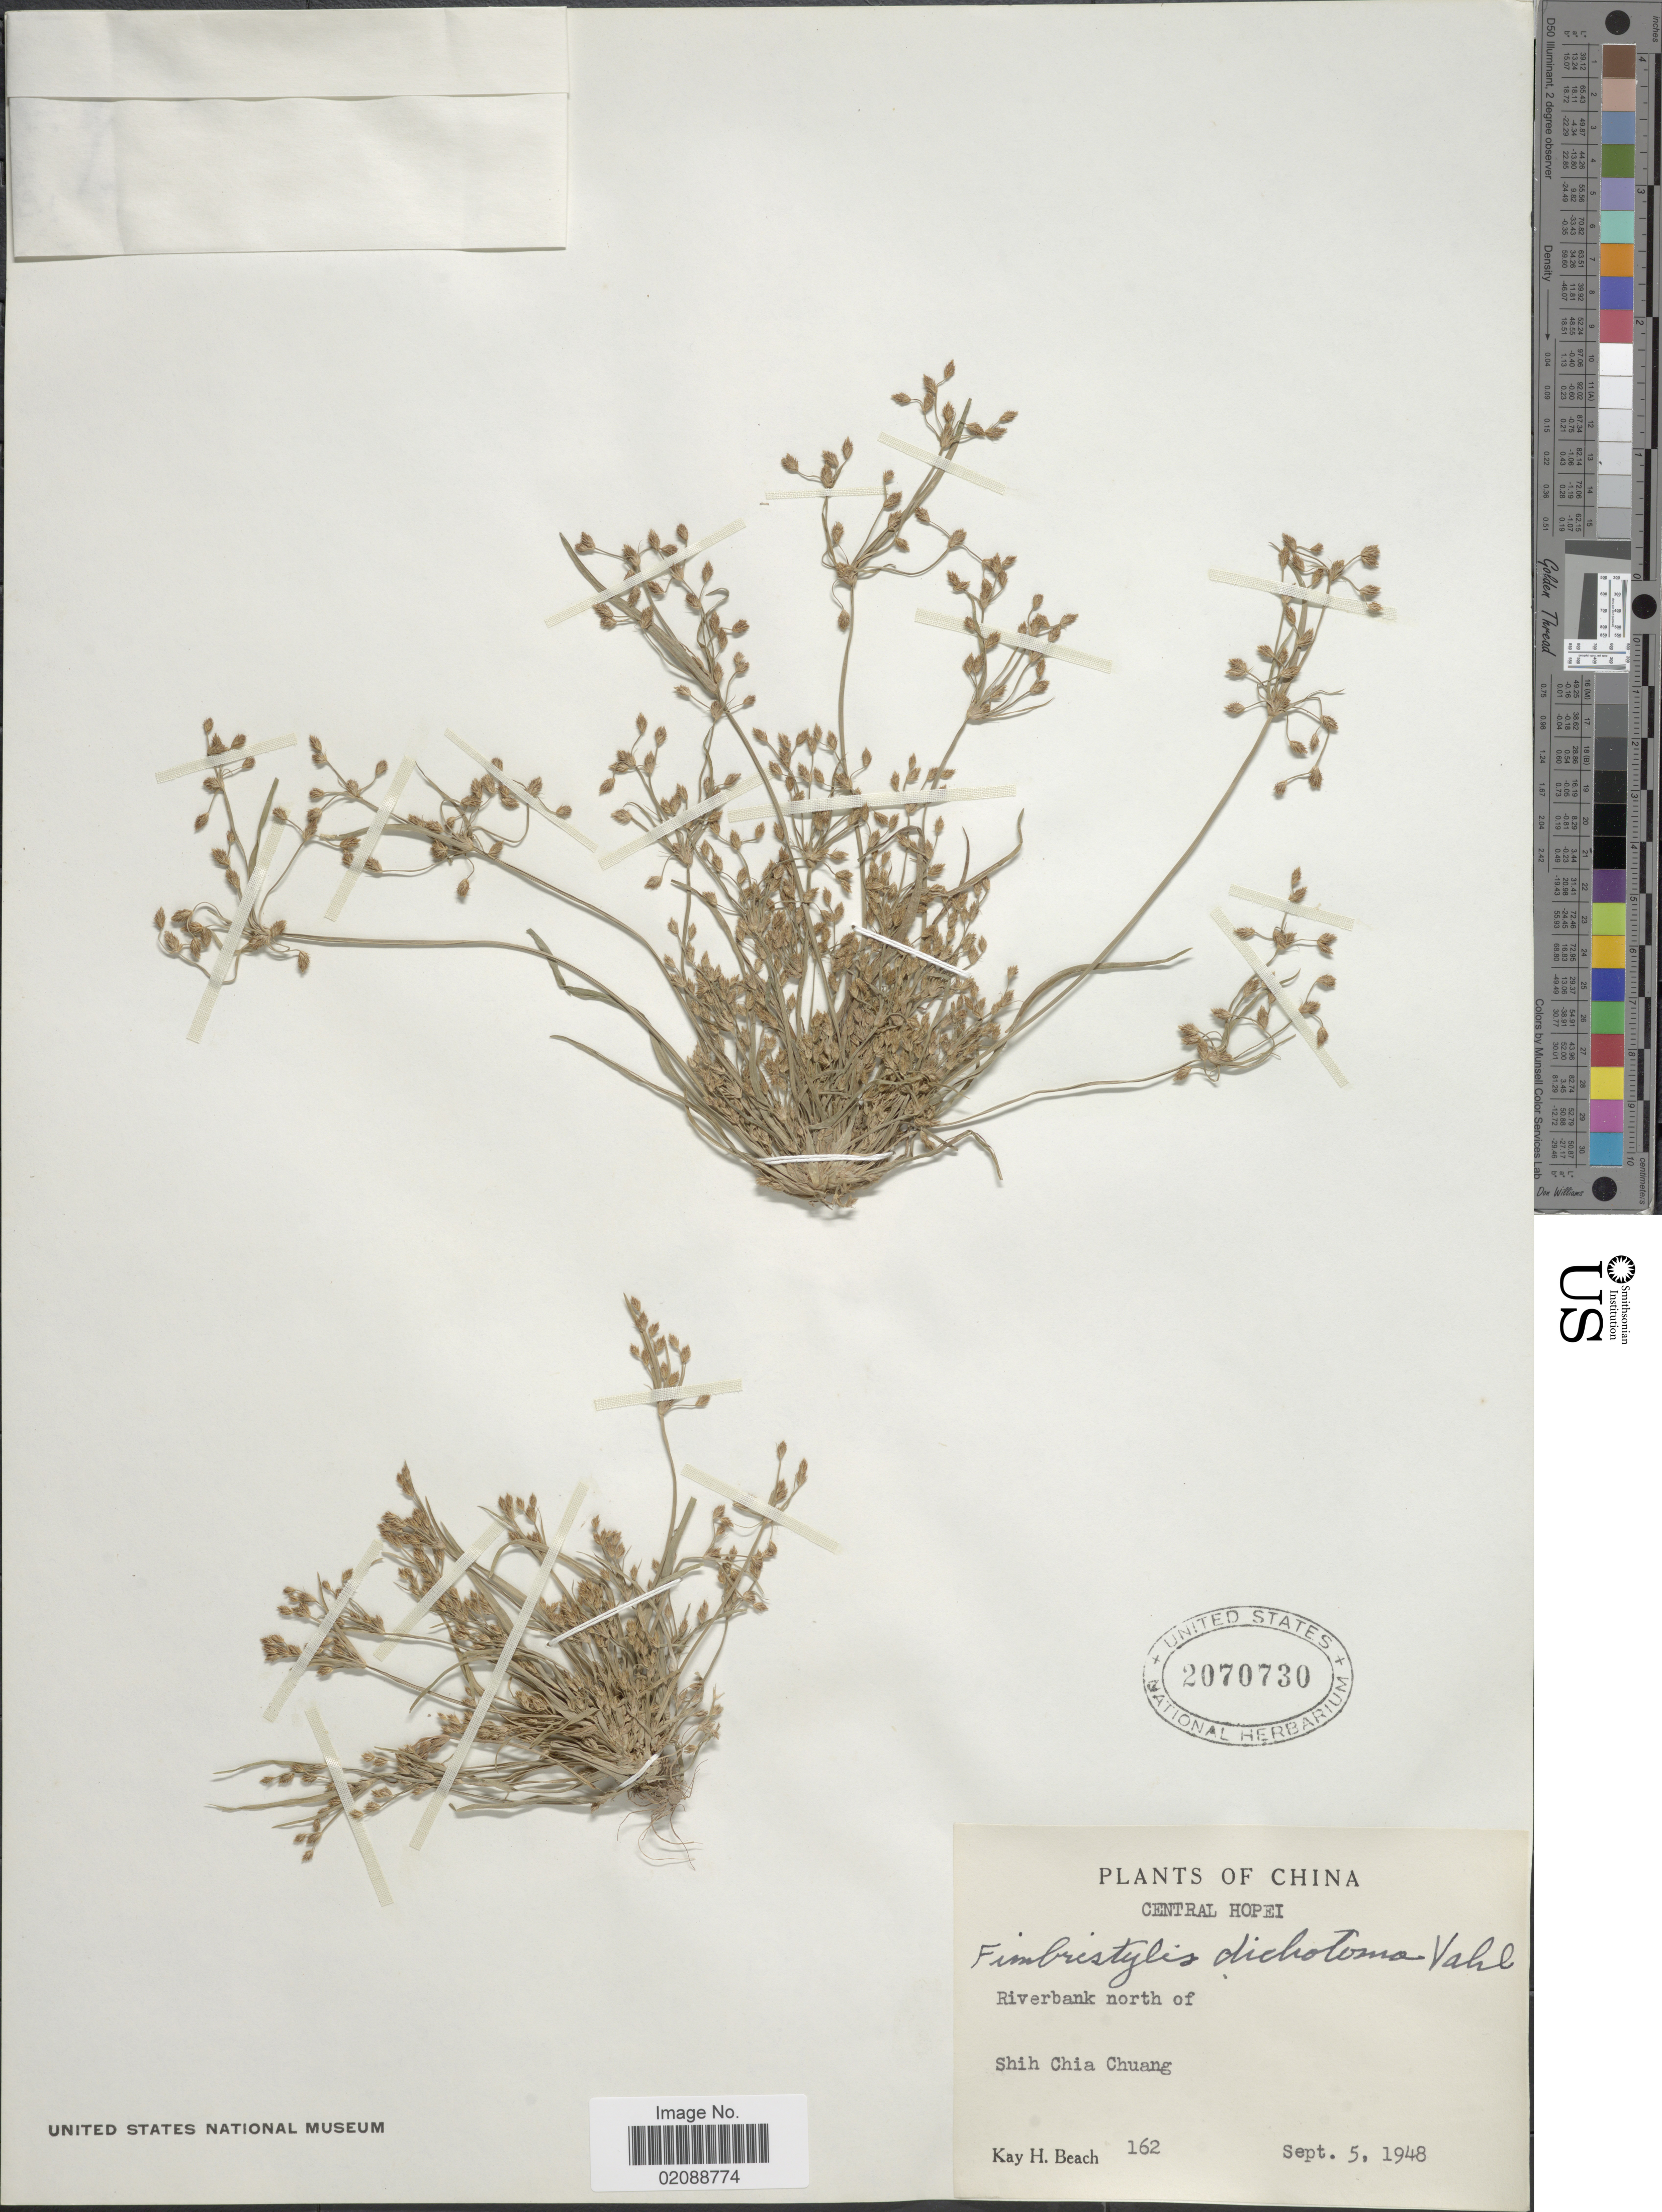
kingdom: Plantae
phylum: Tracheophyta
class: Liliopsida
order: Poales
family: Cyperaceae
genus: Fimbristylis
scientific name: Fimbristylis bisumbellata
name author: (Forssk.) Bubani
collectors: K. H. Beach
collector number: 162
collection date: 1948-09-05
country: China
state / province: Hebei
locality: Central Hopei, riverbank north of Shih Chia Chuang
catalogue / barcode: US 2070730